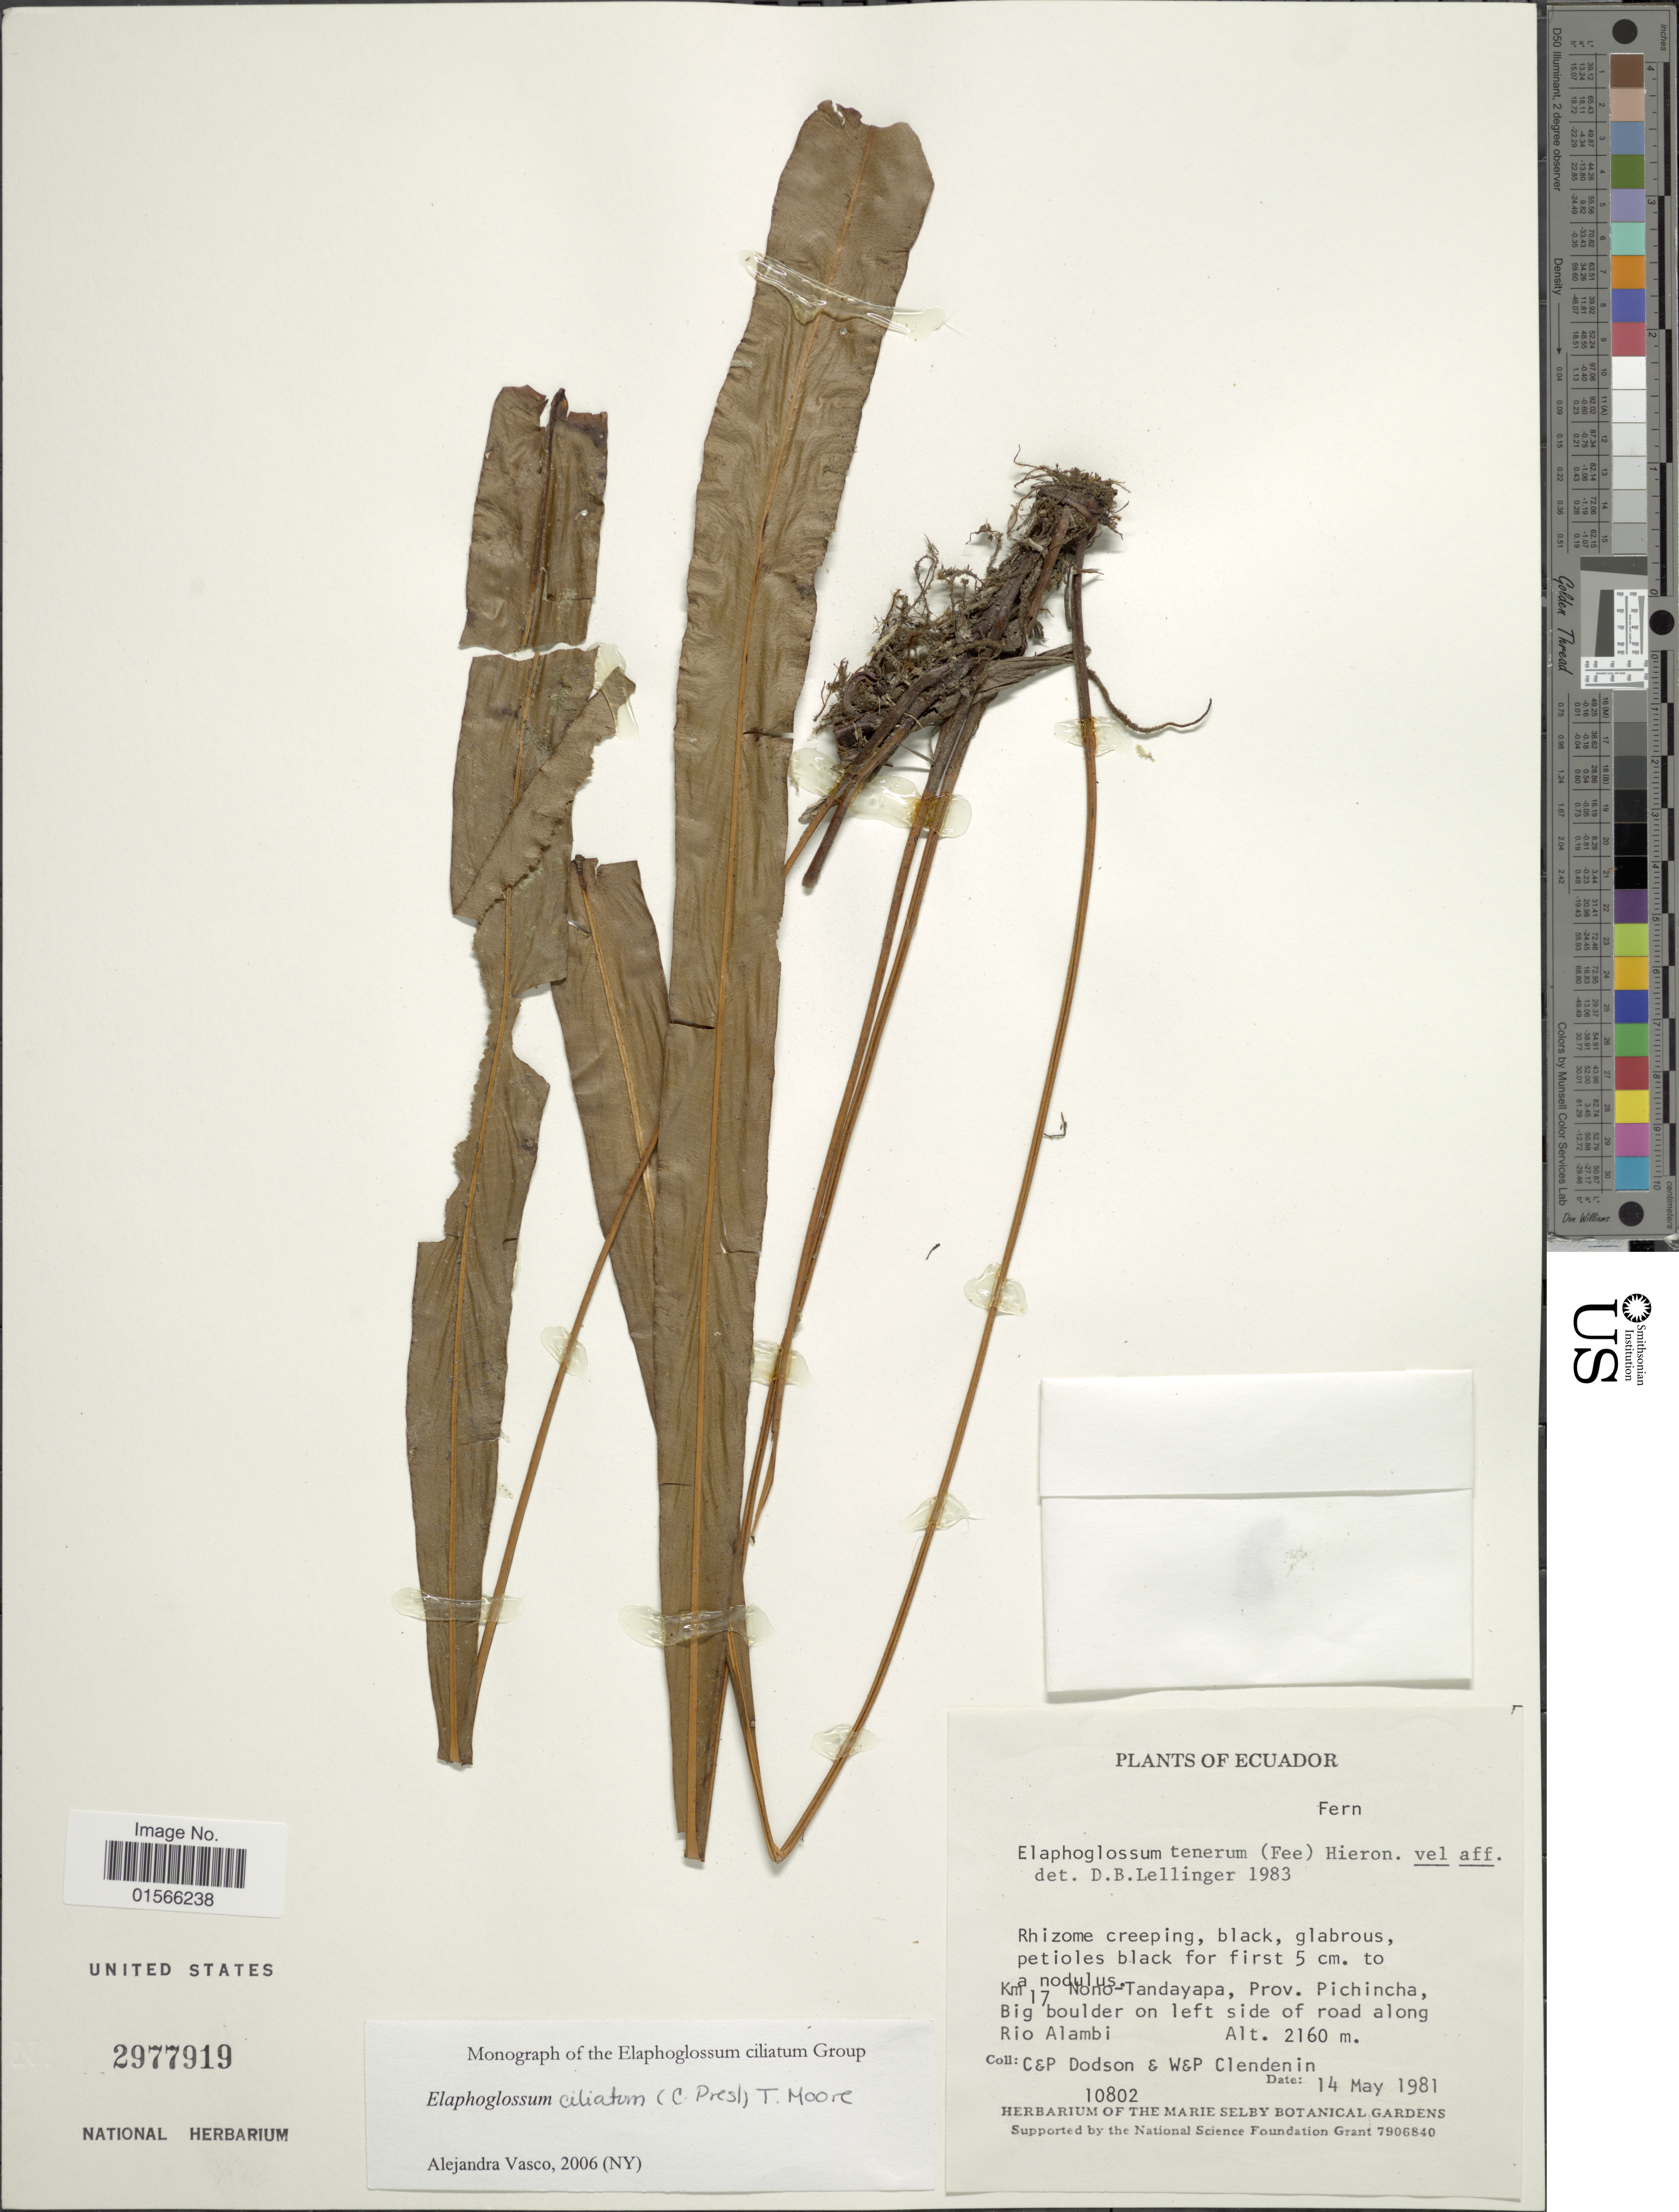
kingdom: Plantae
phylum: Tracheophyta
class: Polypodiopsida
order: Polypodiales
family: Dryopteridaceae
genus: Elaphoglossum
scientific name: Elaphoglossum ciliatum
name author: (C. Presl) T. Moore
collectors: C. Dodson, P. M. Dodson, W. Clendenin & P. Clendenin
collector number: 10802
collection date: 1981-05-14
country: Ecuador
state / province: Pichincha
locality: Km 17 Nono-Tandayapa, Big boulder on left side of road along Rio Alambi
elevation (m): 2160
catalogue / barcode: US 2977919